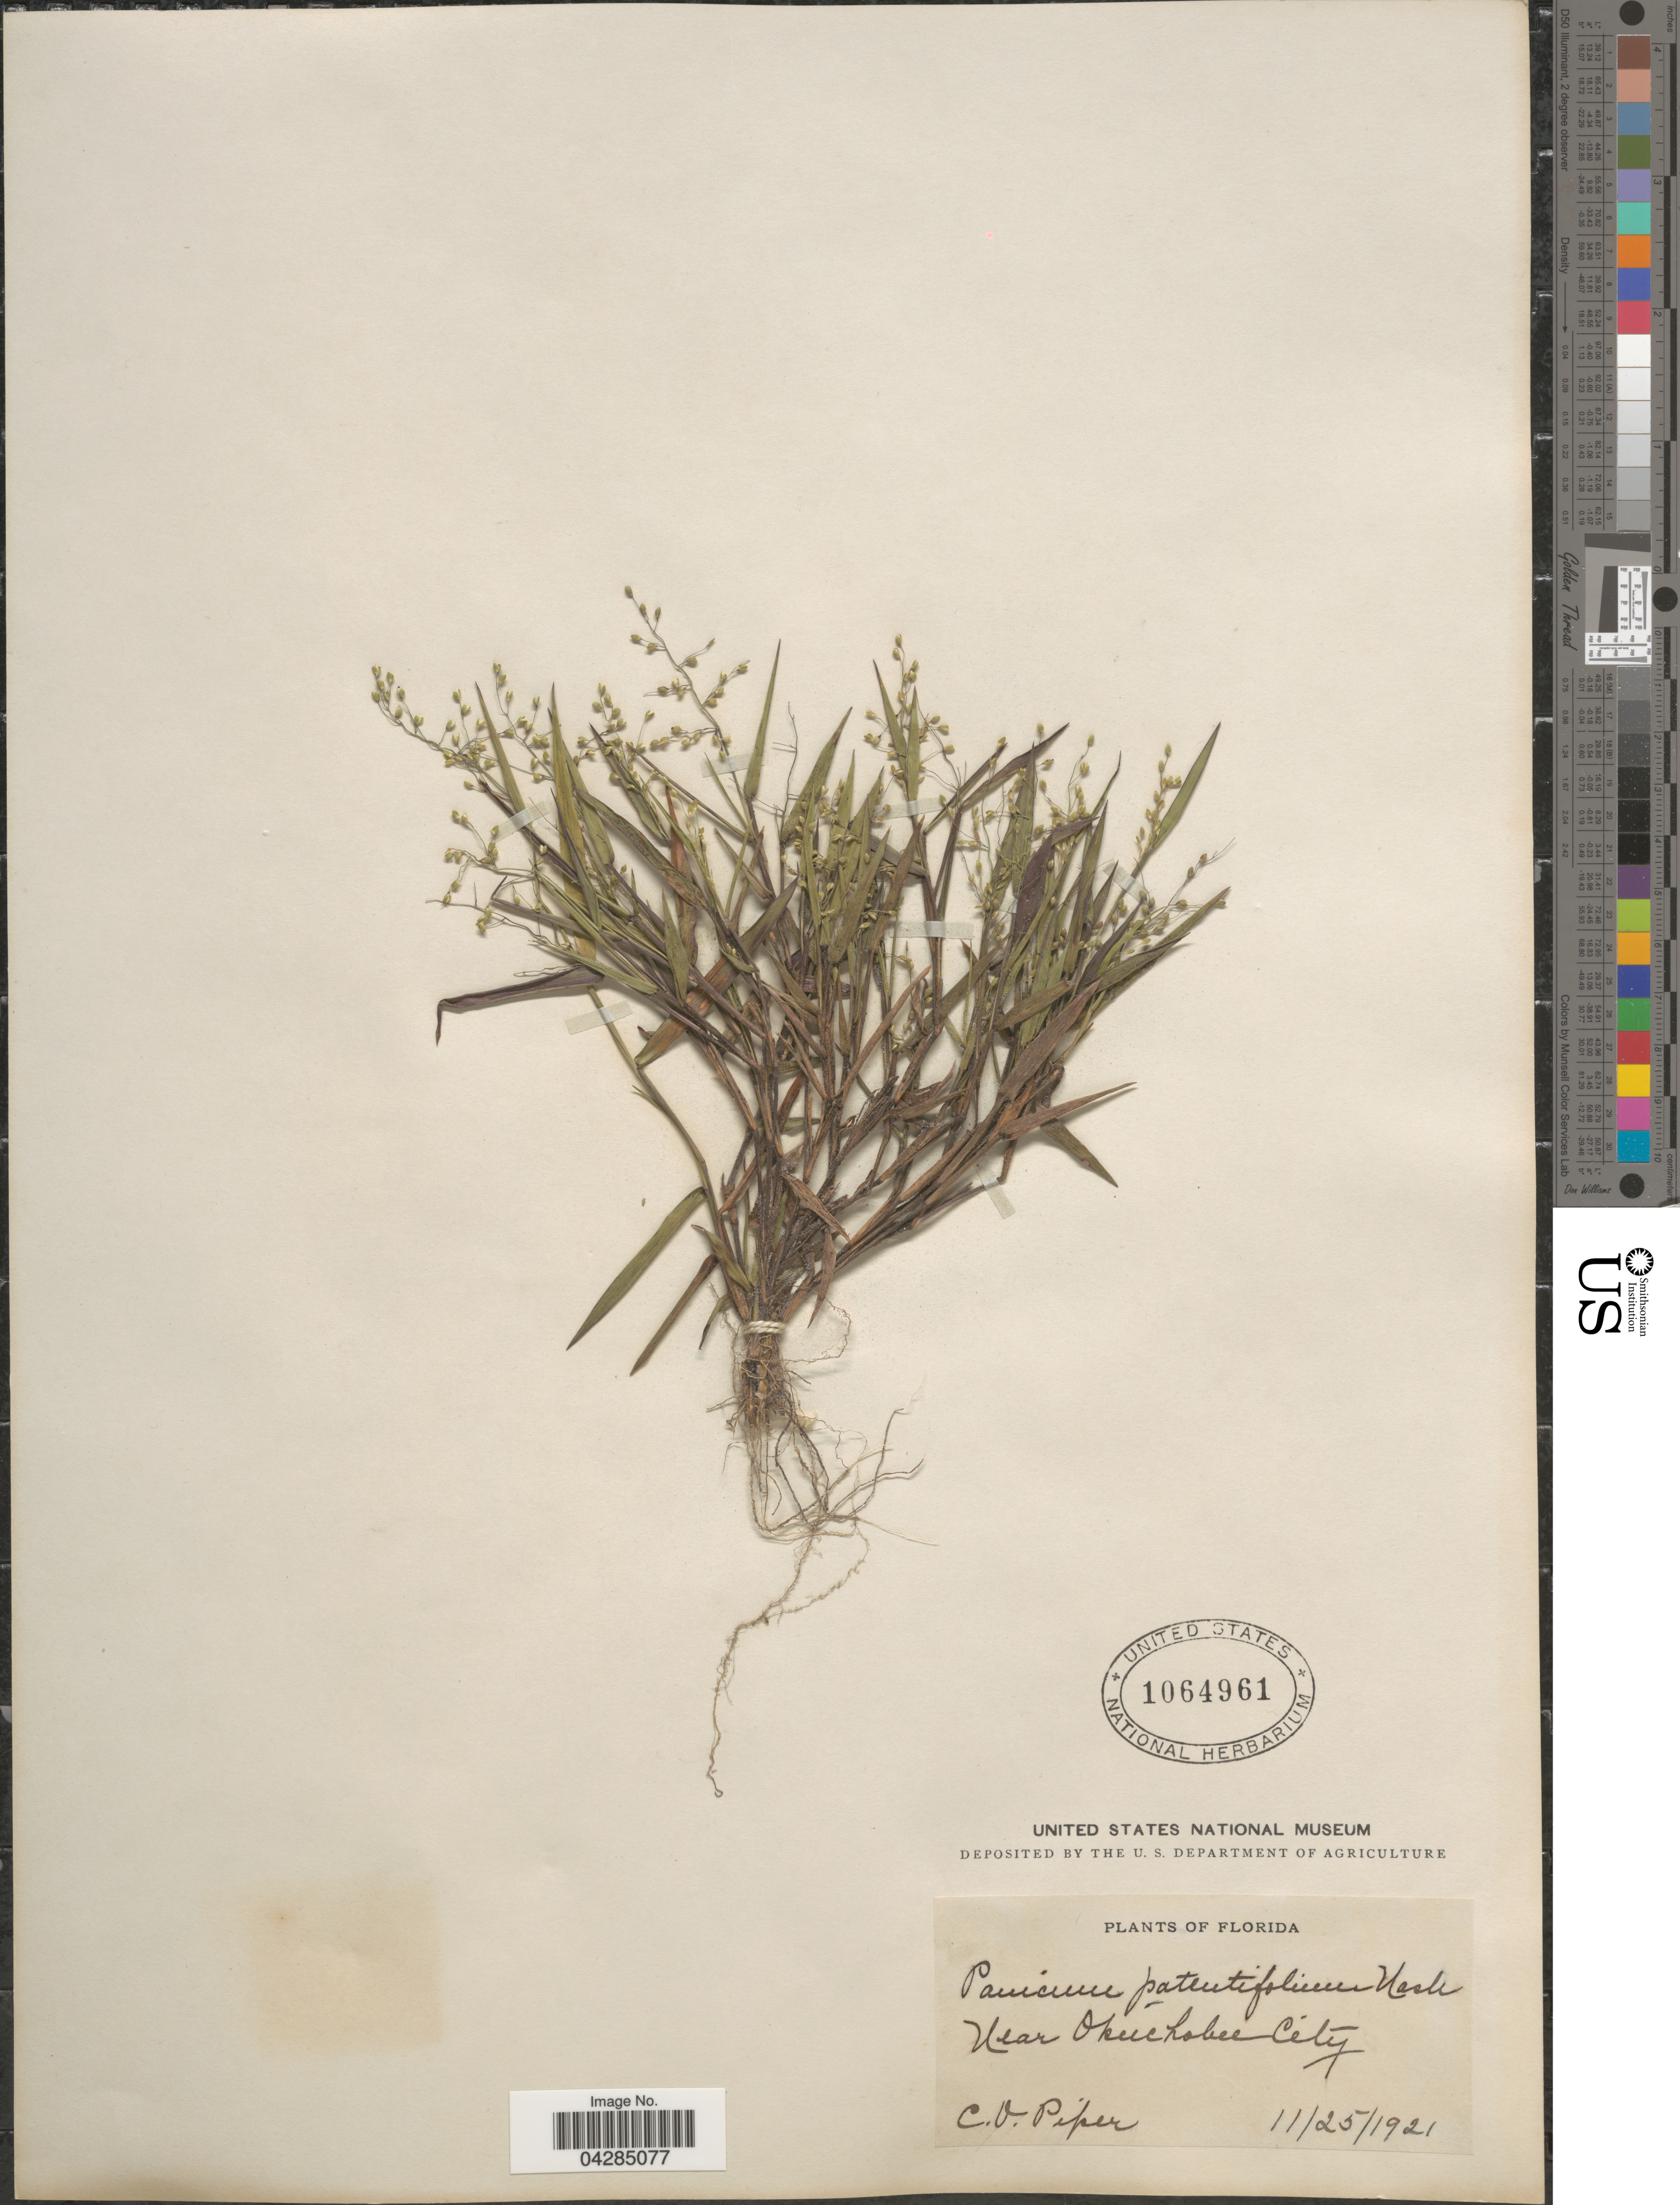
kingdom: Plantae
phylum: Tracheophyta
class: Liliopsida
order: Poales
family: Poaceae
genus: Dichanthelium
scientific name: Dichanthelium portoricense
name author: (Desv. ex Ham.) B.F. Hansen & Wunderlin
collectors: C. V. Piper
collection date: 1921-11-25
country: United States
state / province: Florida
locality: Near Okeechobee City.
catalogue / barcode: US 1064961